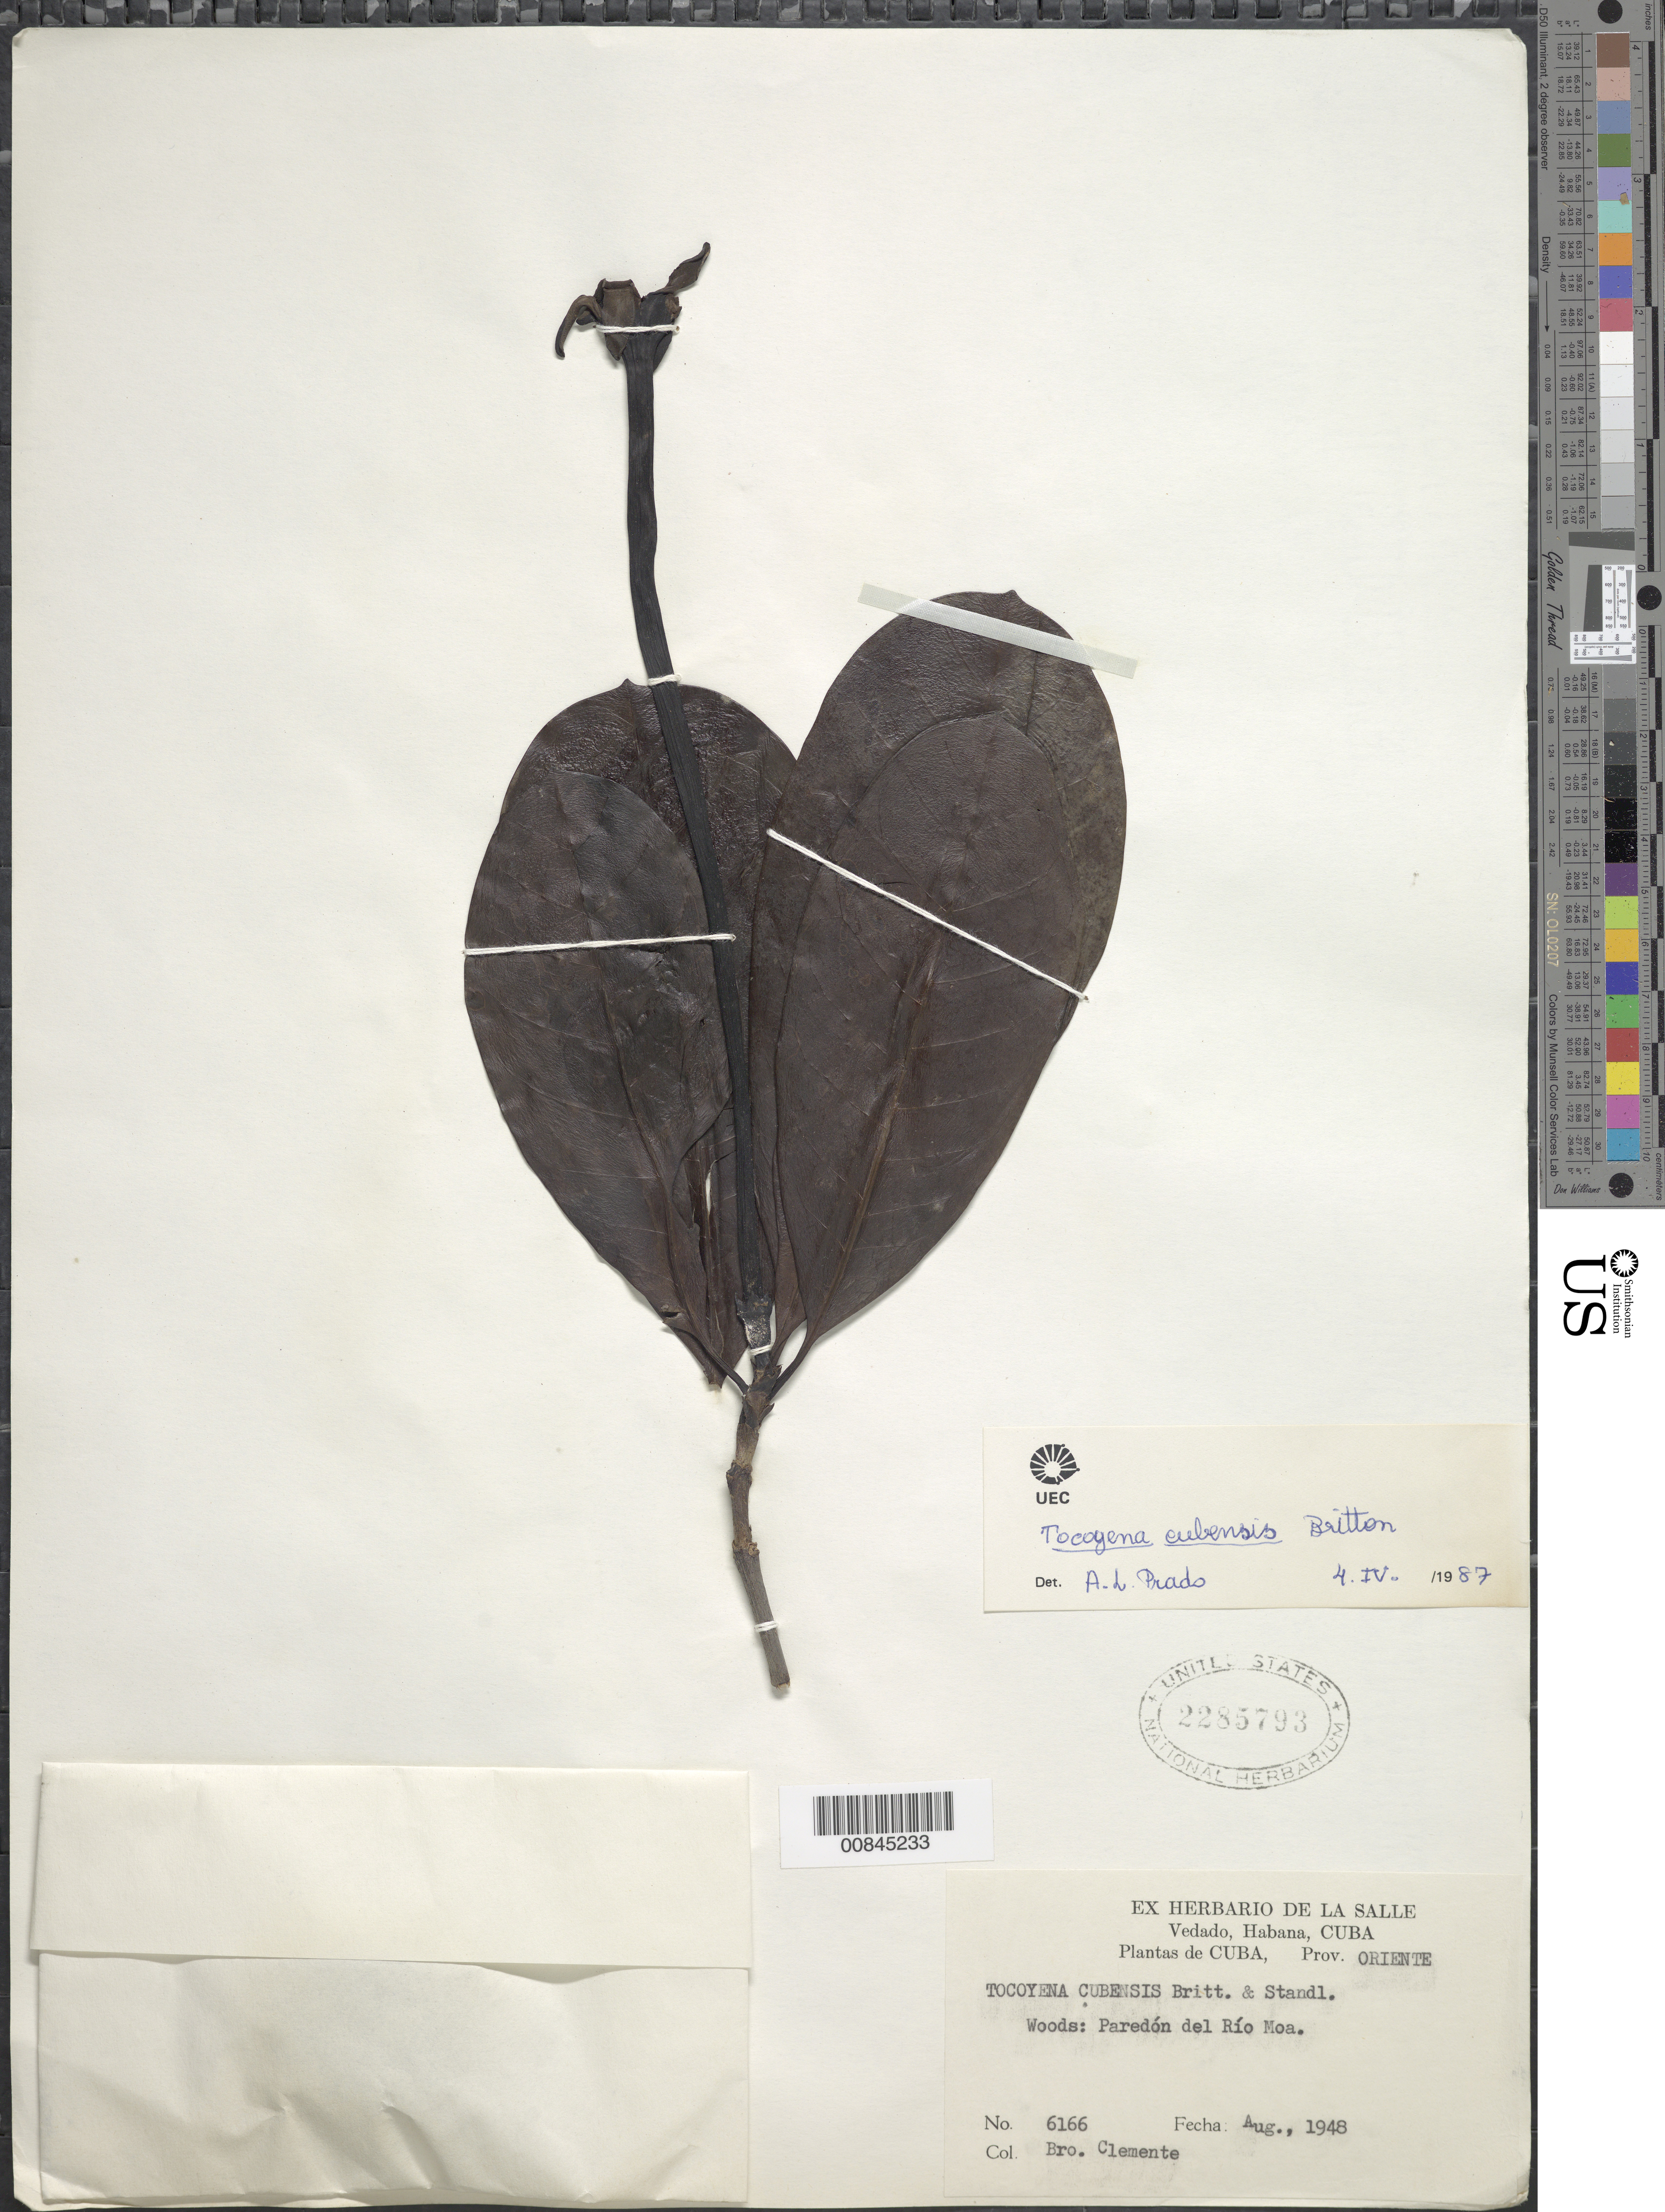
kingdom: Plantae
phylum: Tracheophyta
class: Magnoliopsida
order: Gentianales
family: Rubiaceae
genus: Tocoyena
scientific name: Tocoyena cubensis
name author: Britton ex Standl.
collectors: Bro. Clemente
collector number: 6166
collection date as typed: Aug 1948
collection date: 1948-08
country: Cuba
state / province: Oriente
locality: Paredón del Río Moa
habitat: Woods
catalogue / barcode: US 2285793